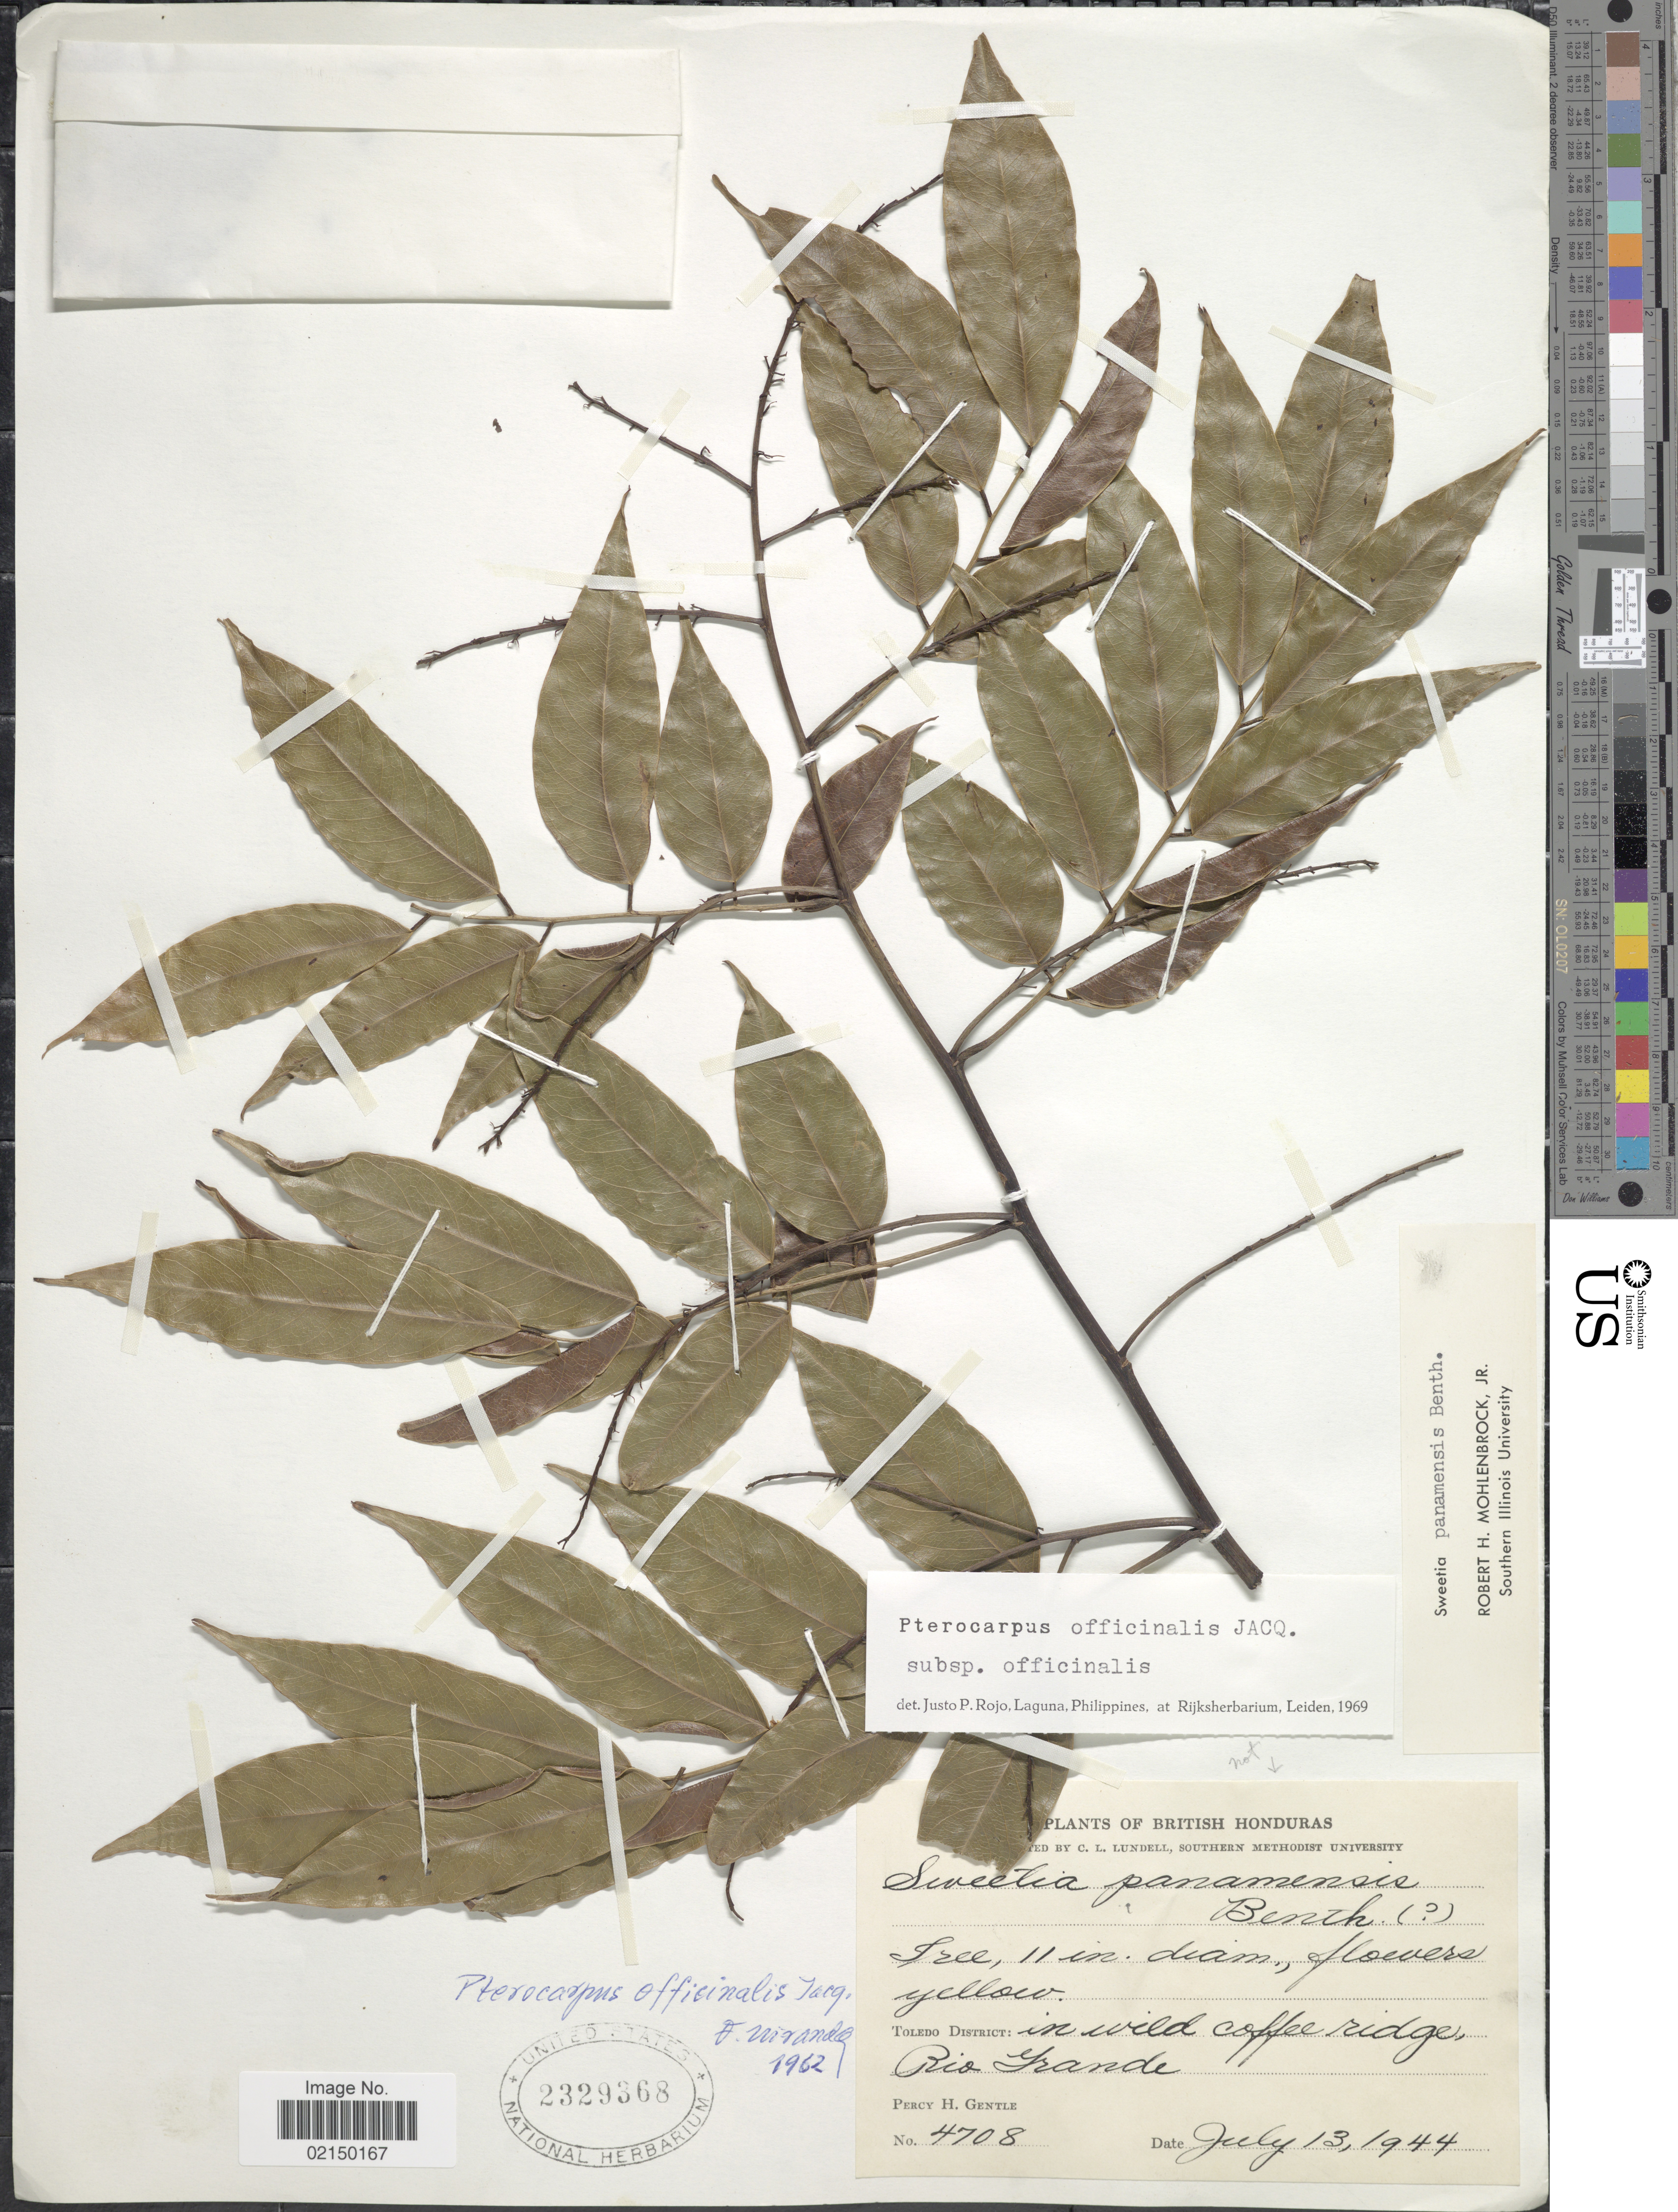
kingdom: Plantae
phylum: Tracheophyta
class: Magnoliopsida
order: Fabales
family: Fabaceae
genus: Pterocarpus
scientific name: Pterocarpus officinalis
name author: Jacq.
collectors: P. H. Gentle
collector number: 4708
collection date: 1944-07-13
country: Belize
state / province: Toledo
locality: In wild coffee ridge, Rio Grande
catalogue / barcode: US 2329368